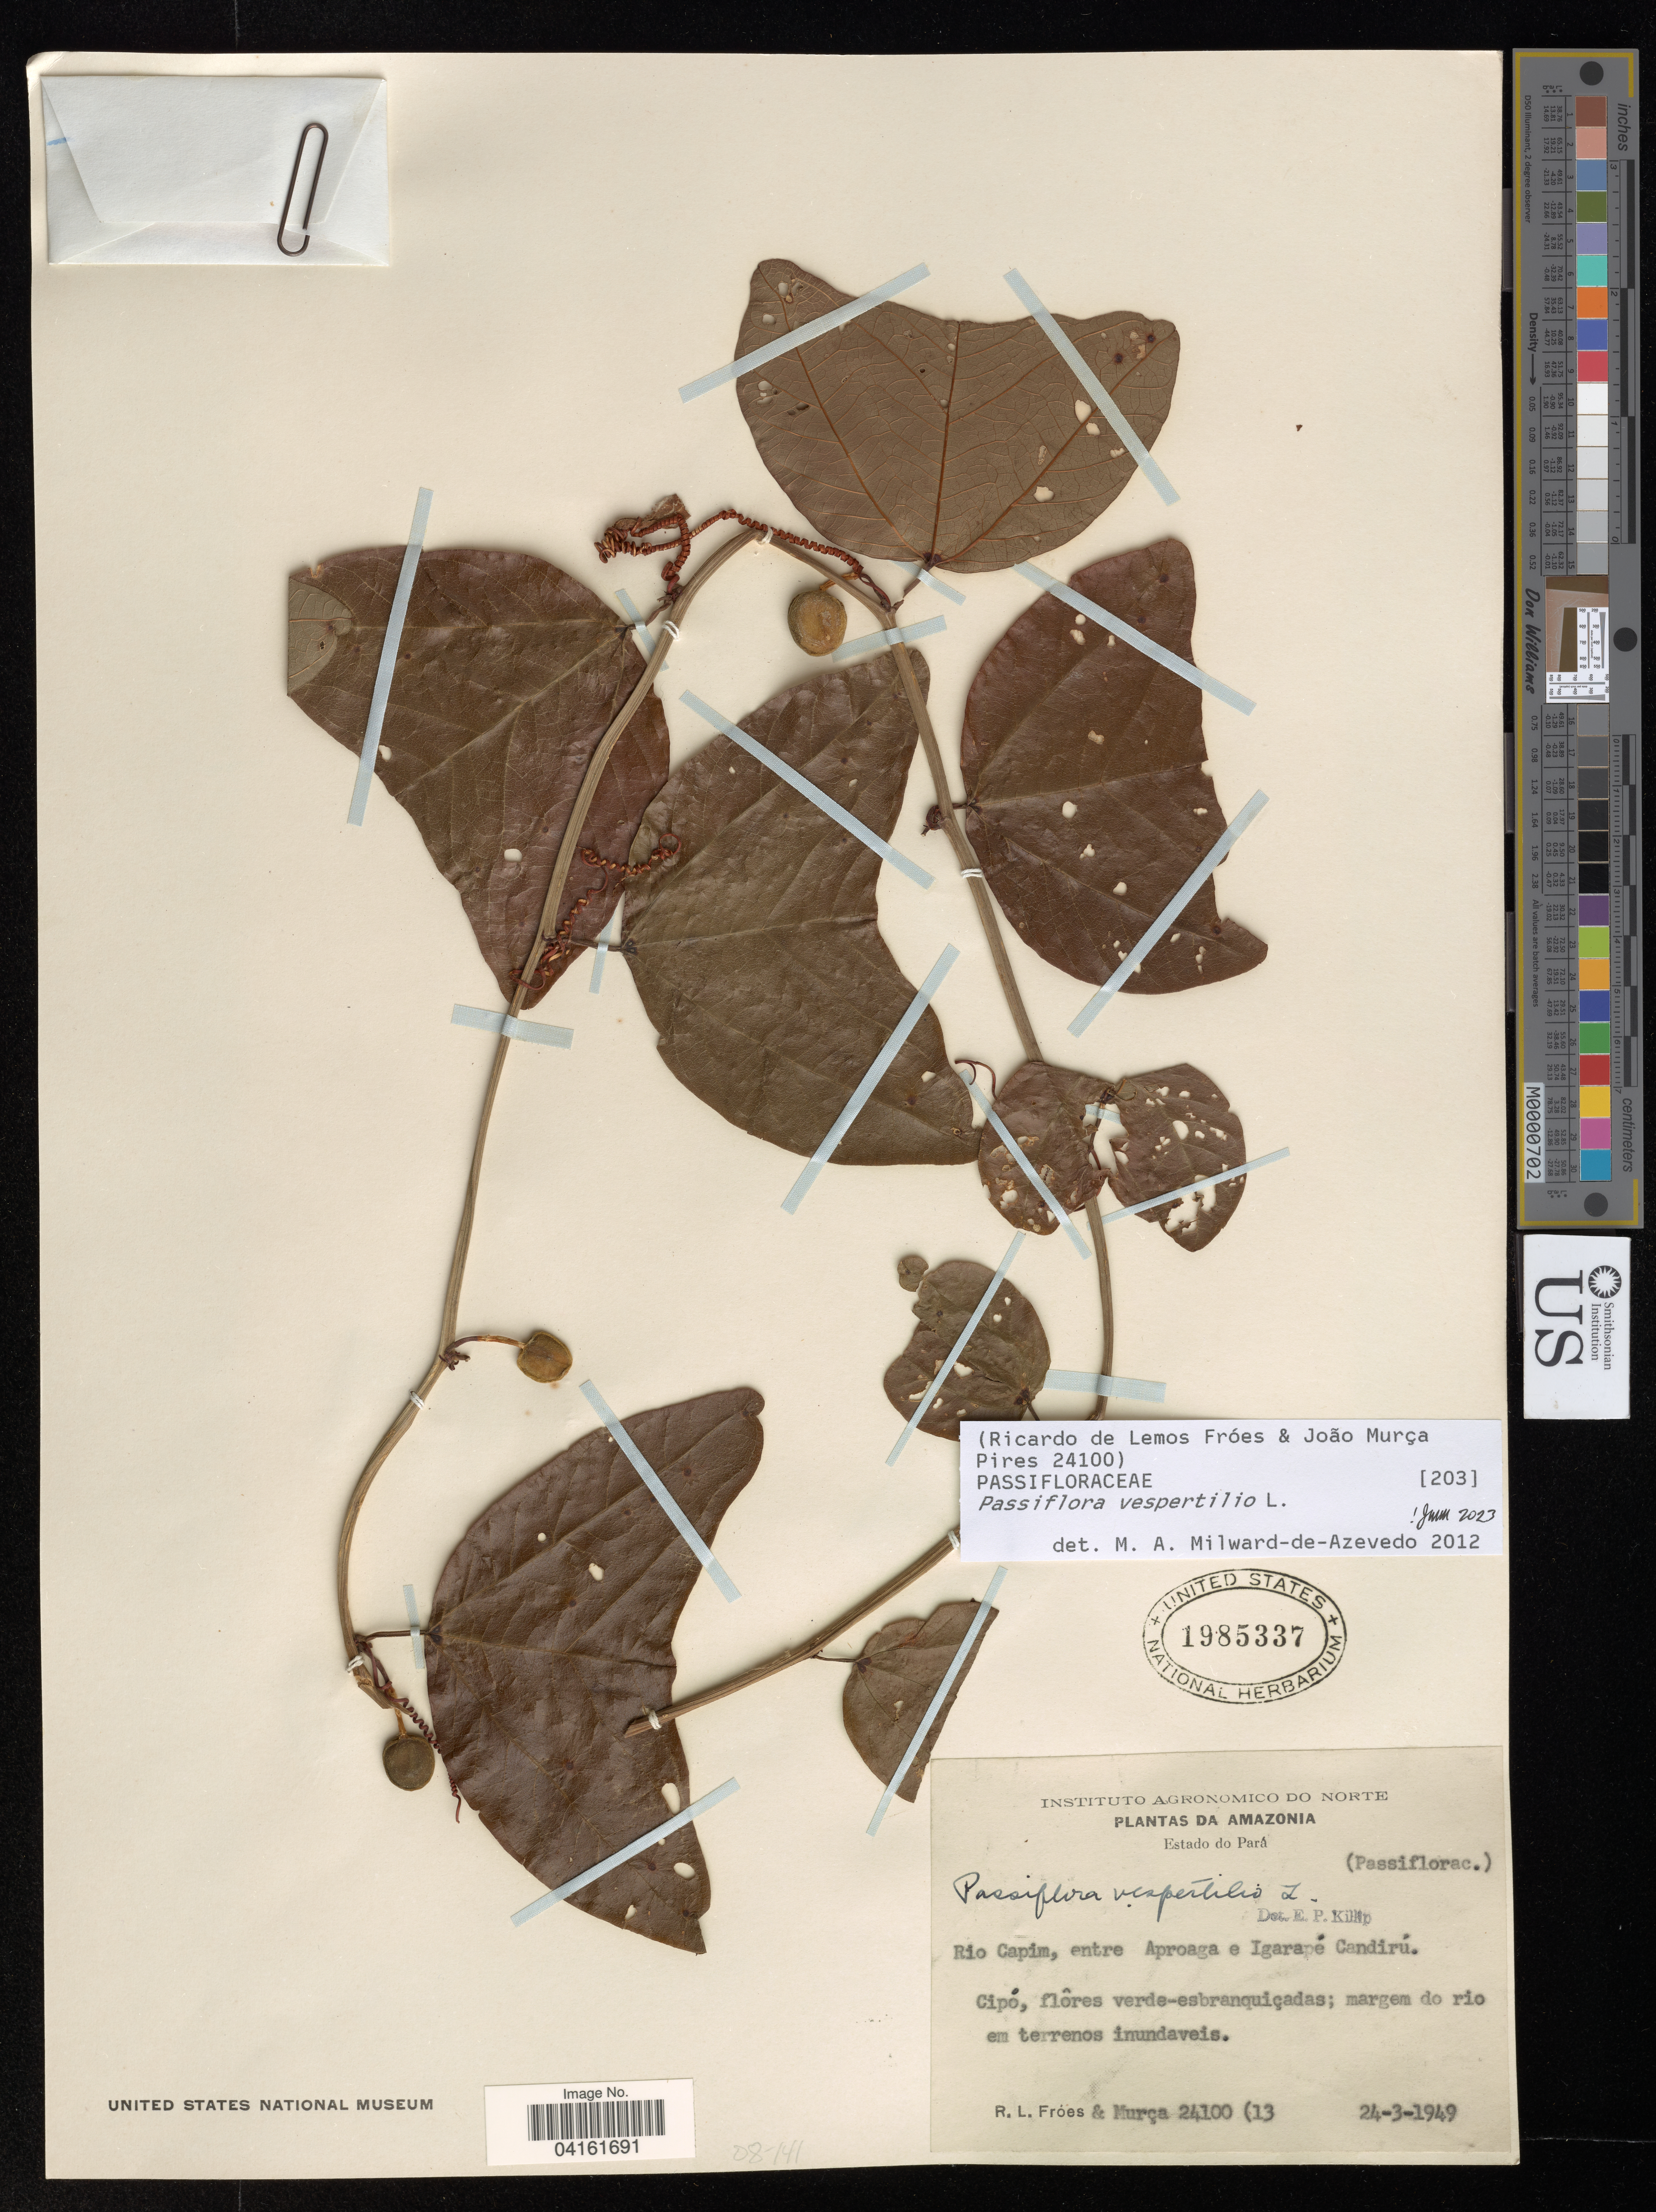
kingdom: Plantae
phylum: Tracheophyta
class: Magnoliopsida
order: Malpighiales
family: Passifloraceae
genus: Passiflora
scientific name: Passiflora vespertilio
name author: L.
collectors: R. Froes & -. Murca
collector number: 24100/13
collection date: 1949-03-24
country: Brazil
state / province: Pará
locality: Amazonia. Rio Capim, entre Aproaga e Igarapé Candirú.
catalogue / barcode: US 1985337